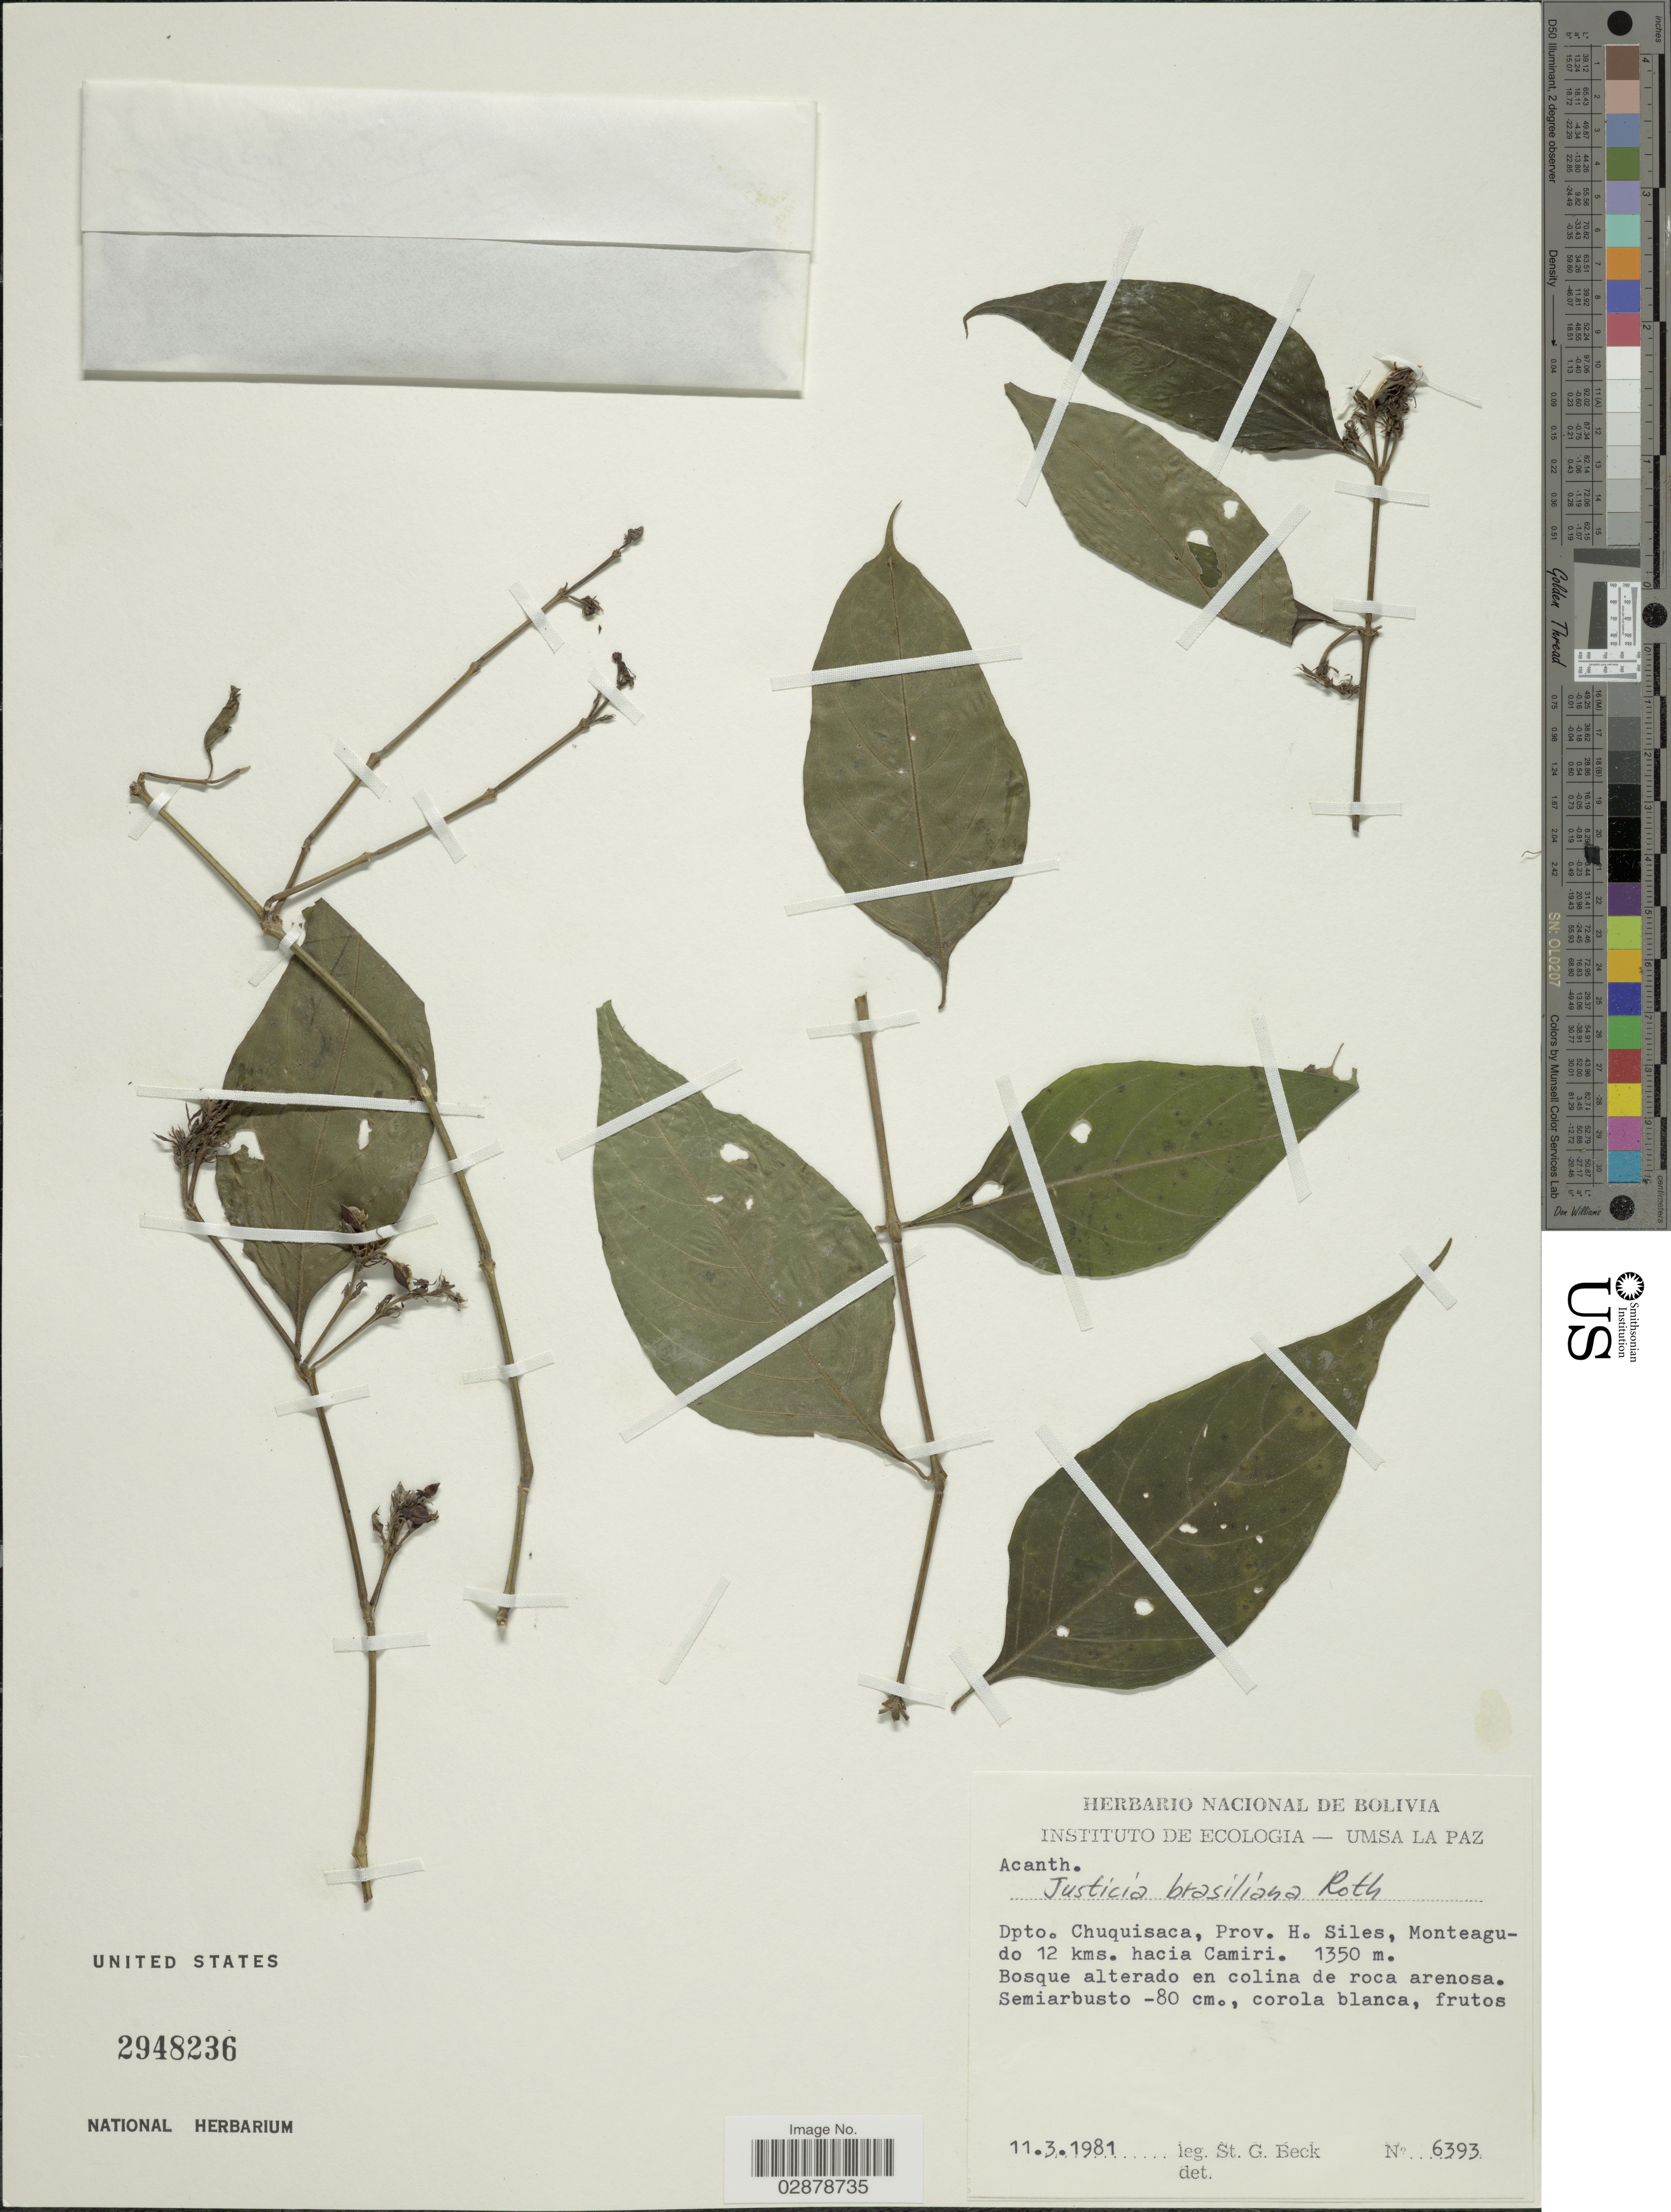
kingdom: Plantae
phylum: Tracheophyta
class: Magnoliopsida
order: Lamiales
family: Acanthaceae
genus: Justicia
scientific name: Justicia corumbensis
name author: (Lindau) Wassh. & C. Ezcurra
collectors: S. G. Beck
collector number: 6393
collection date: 1981-03-11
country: Bolivia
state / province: Chuquisaca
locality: Dpto. Chuquisaca, Prov. H. Siles, Monteagudo 12 kms. hacia Camiri.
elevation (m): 1350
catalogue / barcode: US 2948236